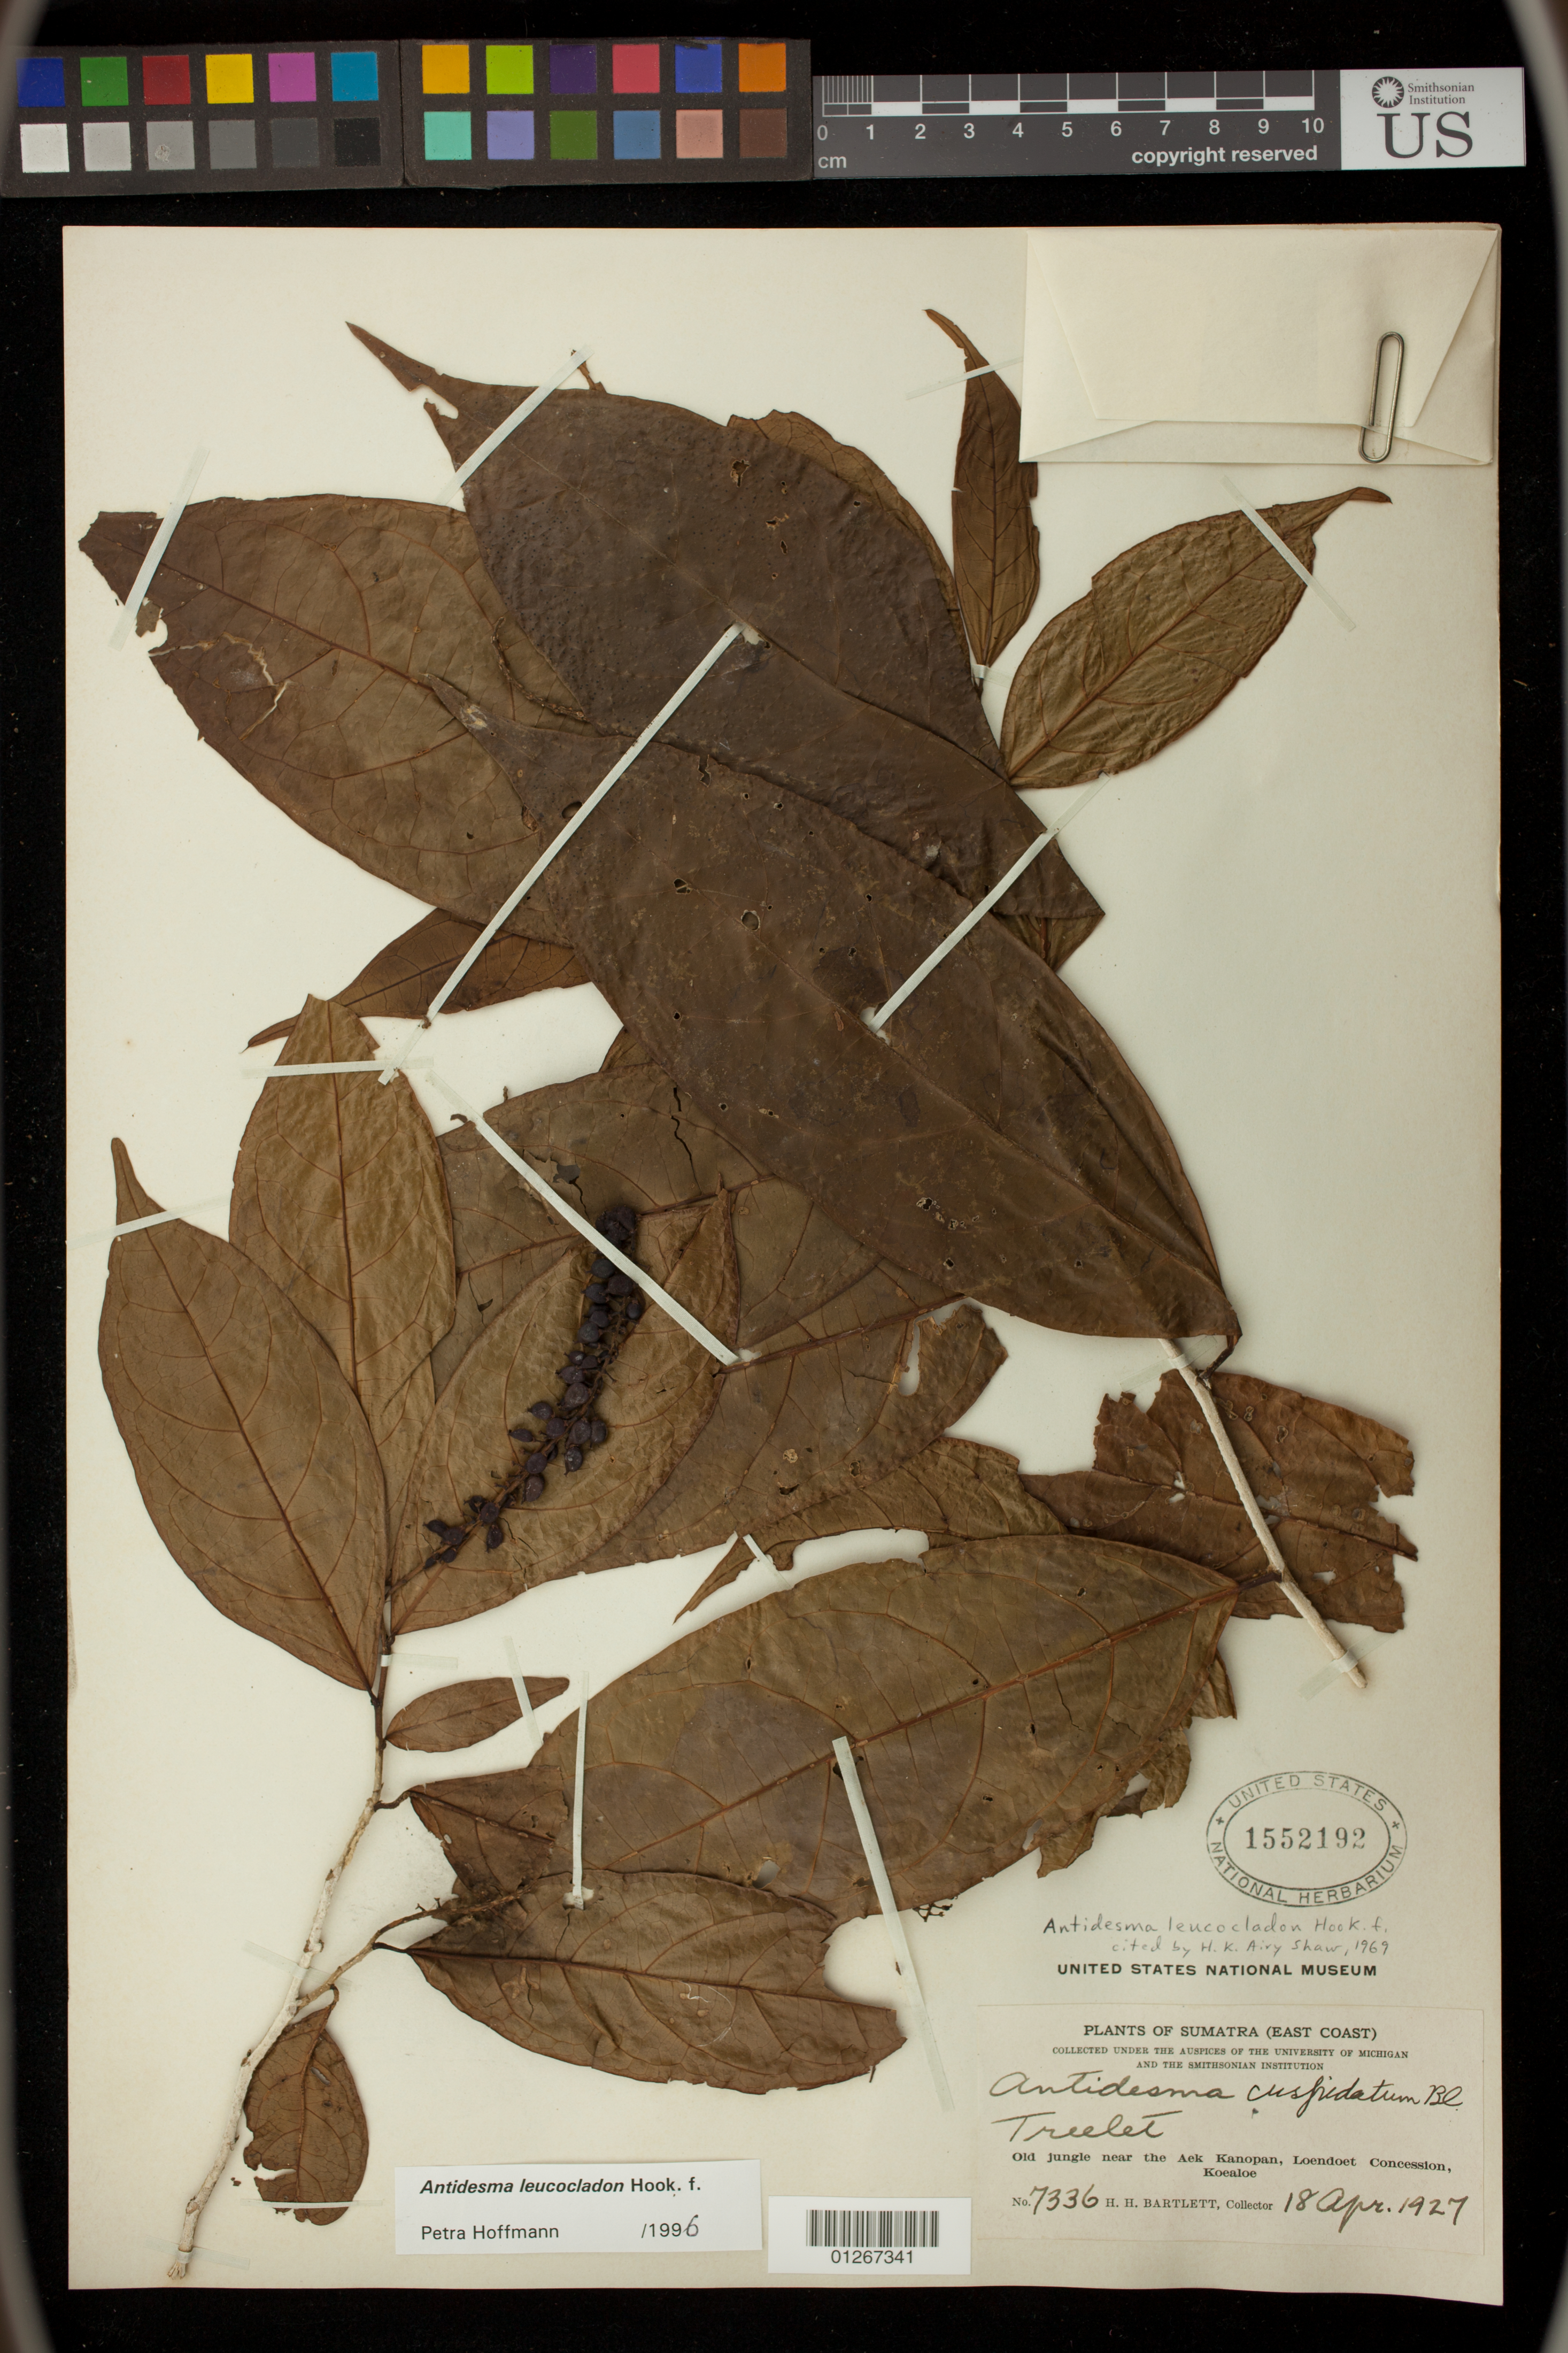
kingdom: Plantae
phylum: Tracheophyta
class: Magnoliopsida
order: Malpighiales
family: Phyllanthaceae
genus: Antidesma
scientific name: Antidesma leucocladon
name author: Hook. f.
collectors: H. H. Bartlett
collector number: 7336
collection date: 1927-04-18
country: Indonesia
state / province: Sumatra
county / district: Aceh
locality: Old jungle near the Aek Kanopan, Loendoet Concession, Koealoe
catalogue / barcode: US 1552192